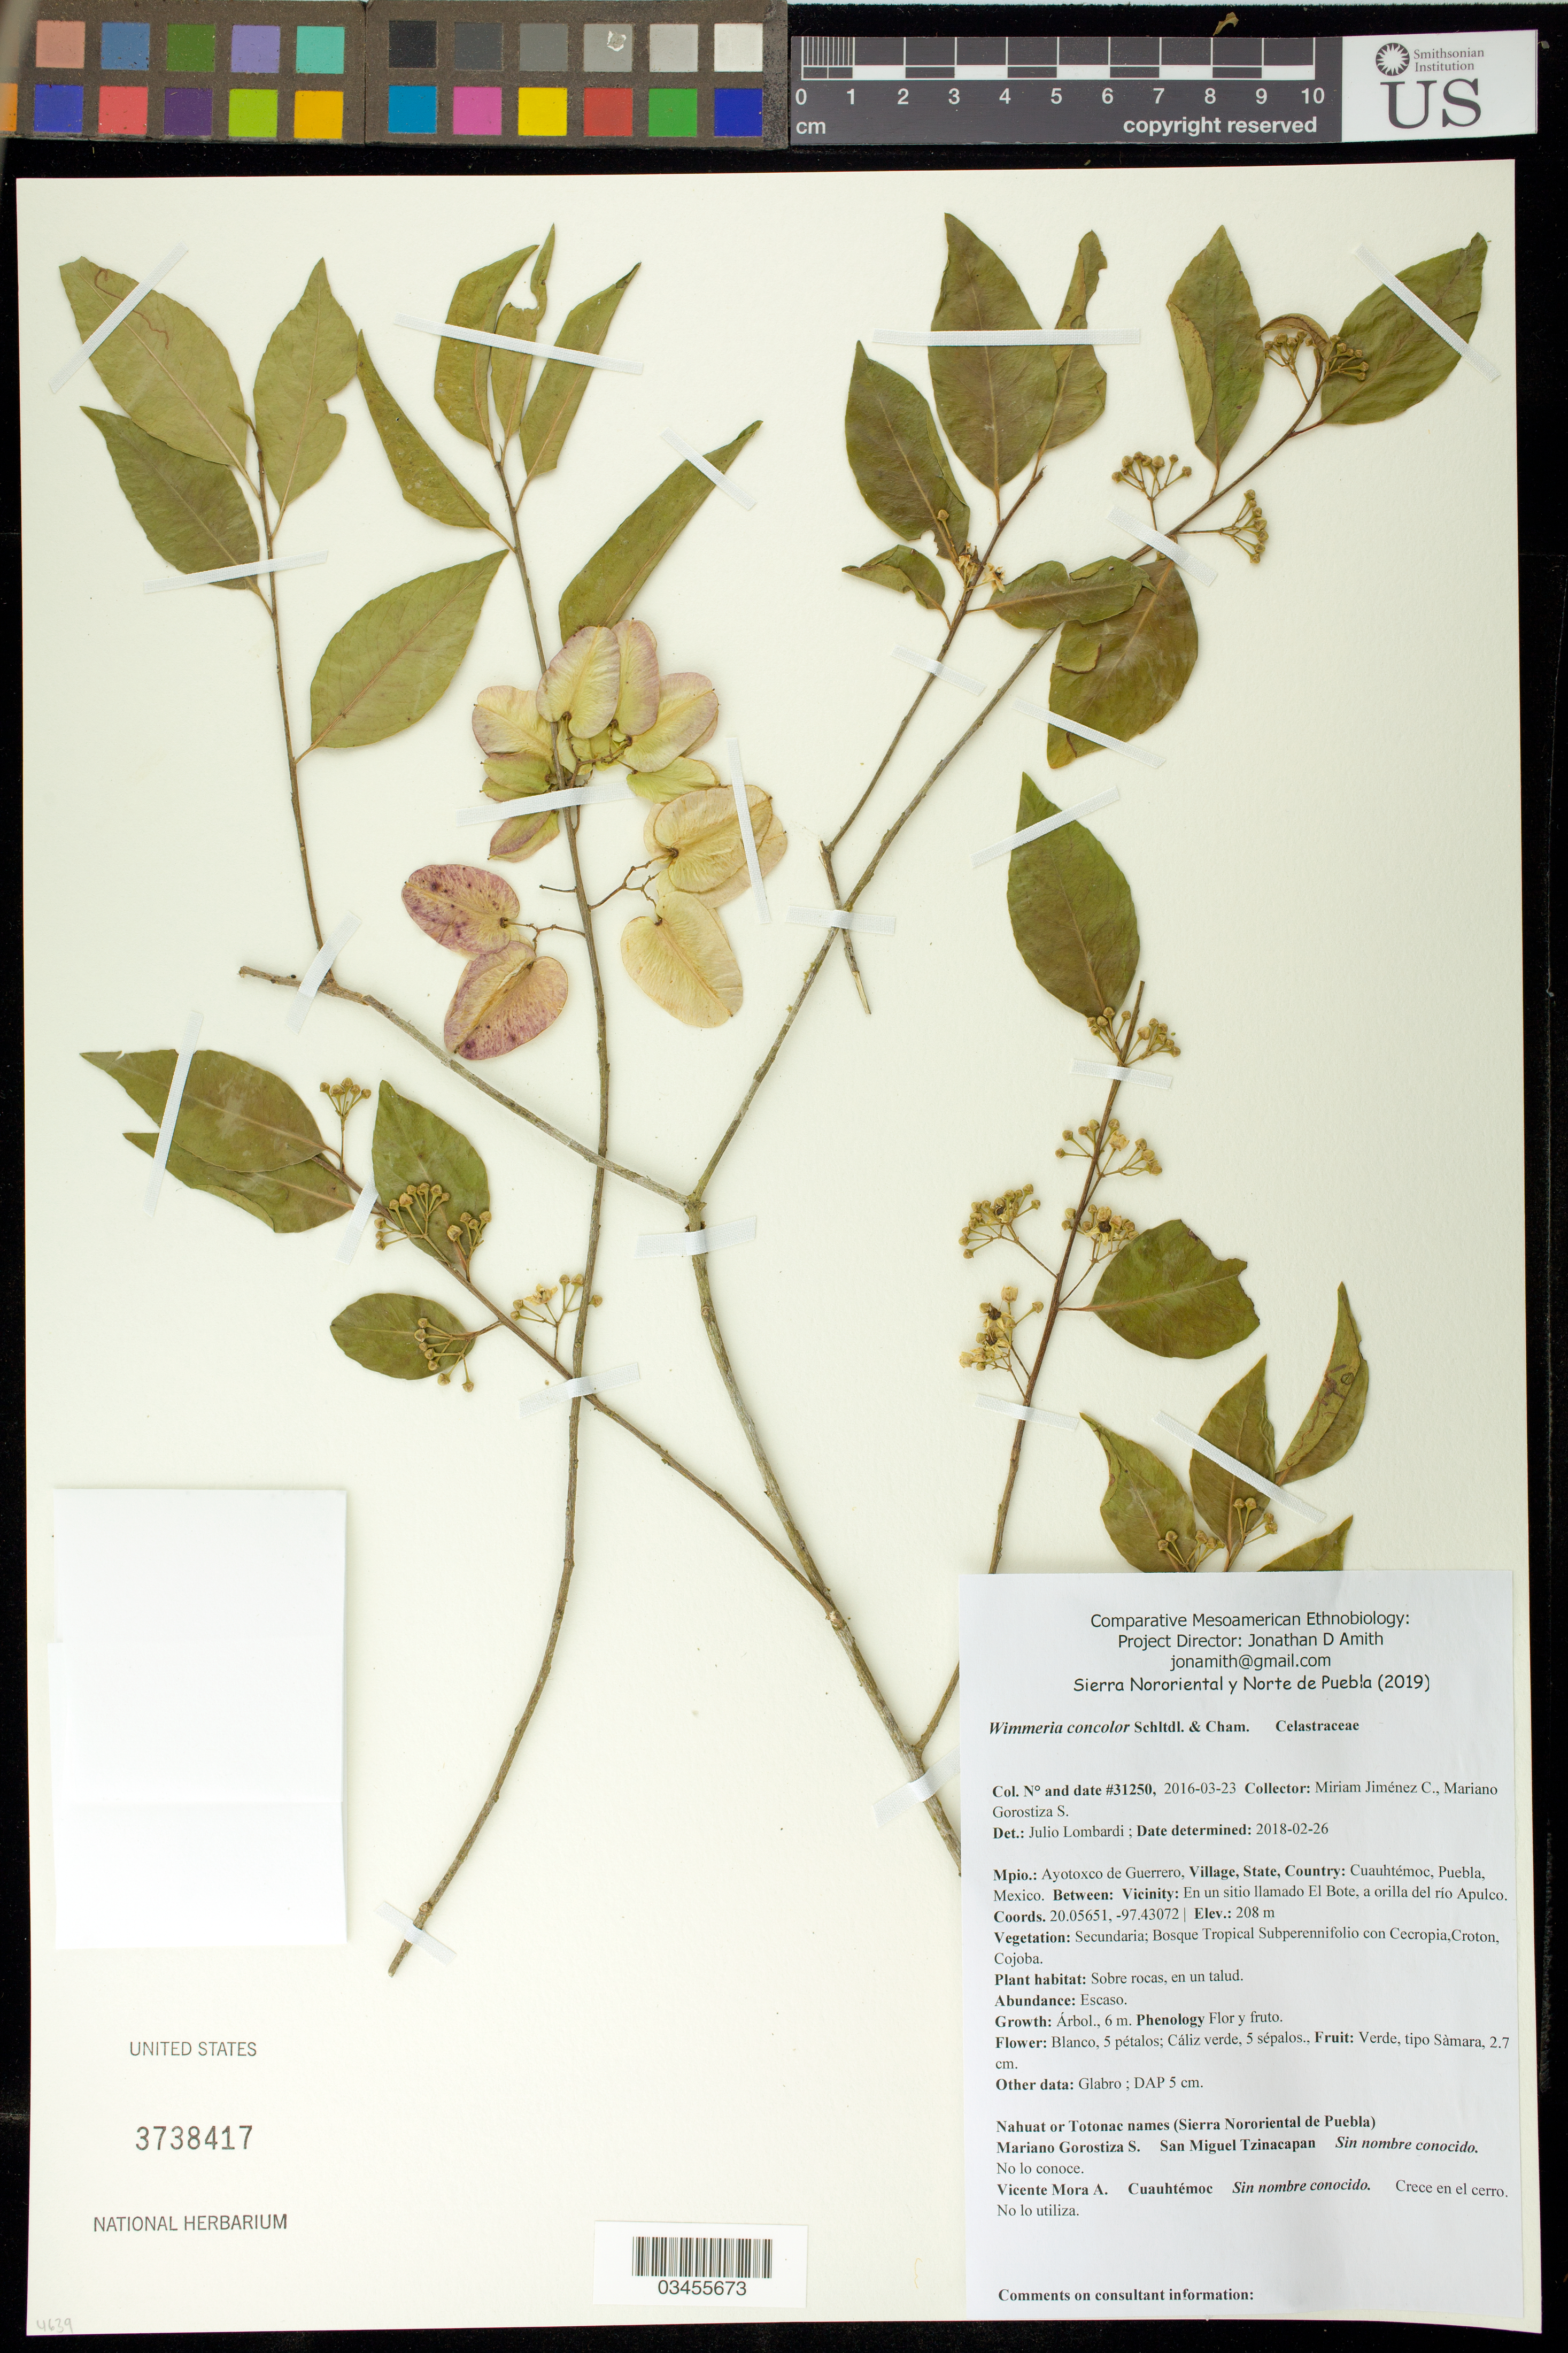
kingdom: Plantae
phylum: Tracheophyta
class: Magnoliopsida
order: Celastrales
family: Celastraceae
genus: Wimmeria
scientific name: Wimmeria sp.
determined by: Coombes, Allen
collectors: M. Jiménez Chimil & M. Gorostiza S.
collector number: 31250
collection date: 2016-03-23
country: México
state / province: Puebla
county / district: Ayotoxco de Guerrero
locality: PUEBLO: Cuauhtémoc; LOCALIDAD EXACTA: En un sitio llamado El Bote, a orilla del río Apulco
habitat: Bosque tropical subperennifolio con Cecropia, Croton, Cojoba | Sobre rocas, en un talud.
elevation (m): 208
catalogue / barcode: US 3738417